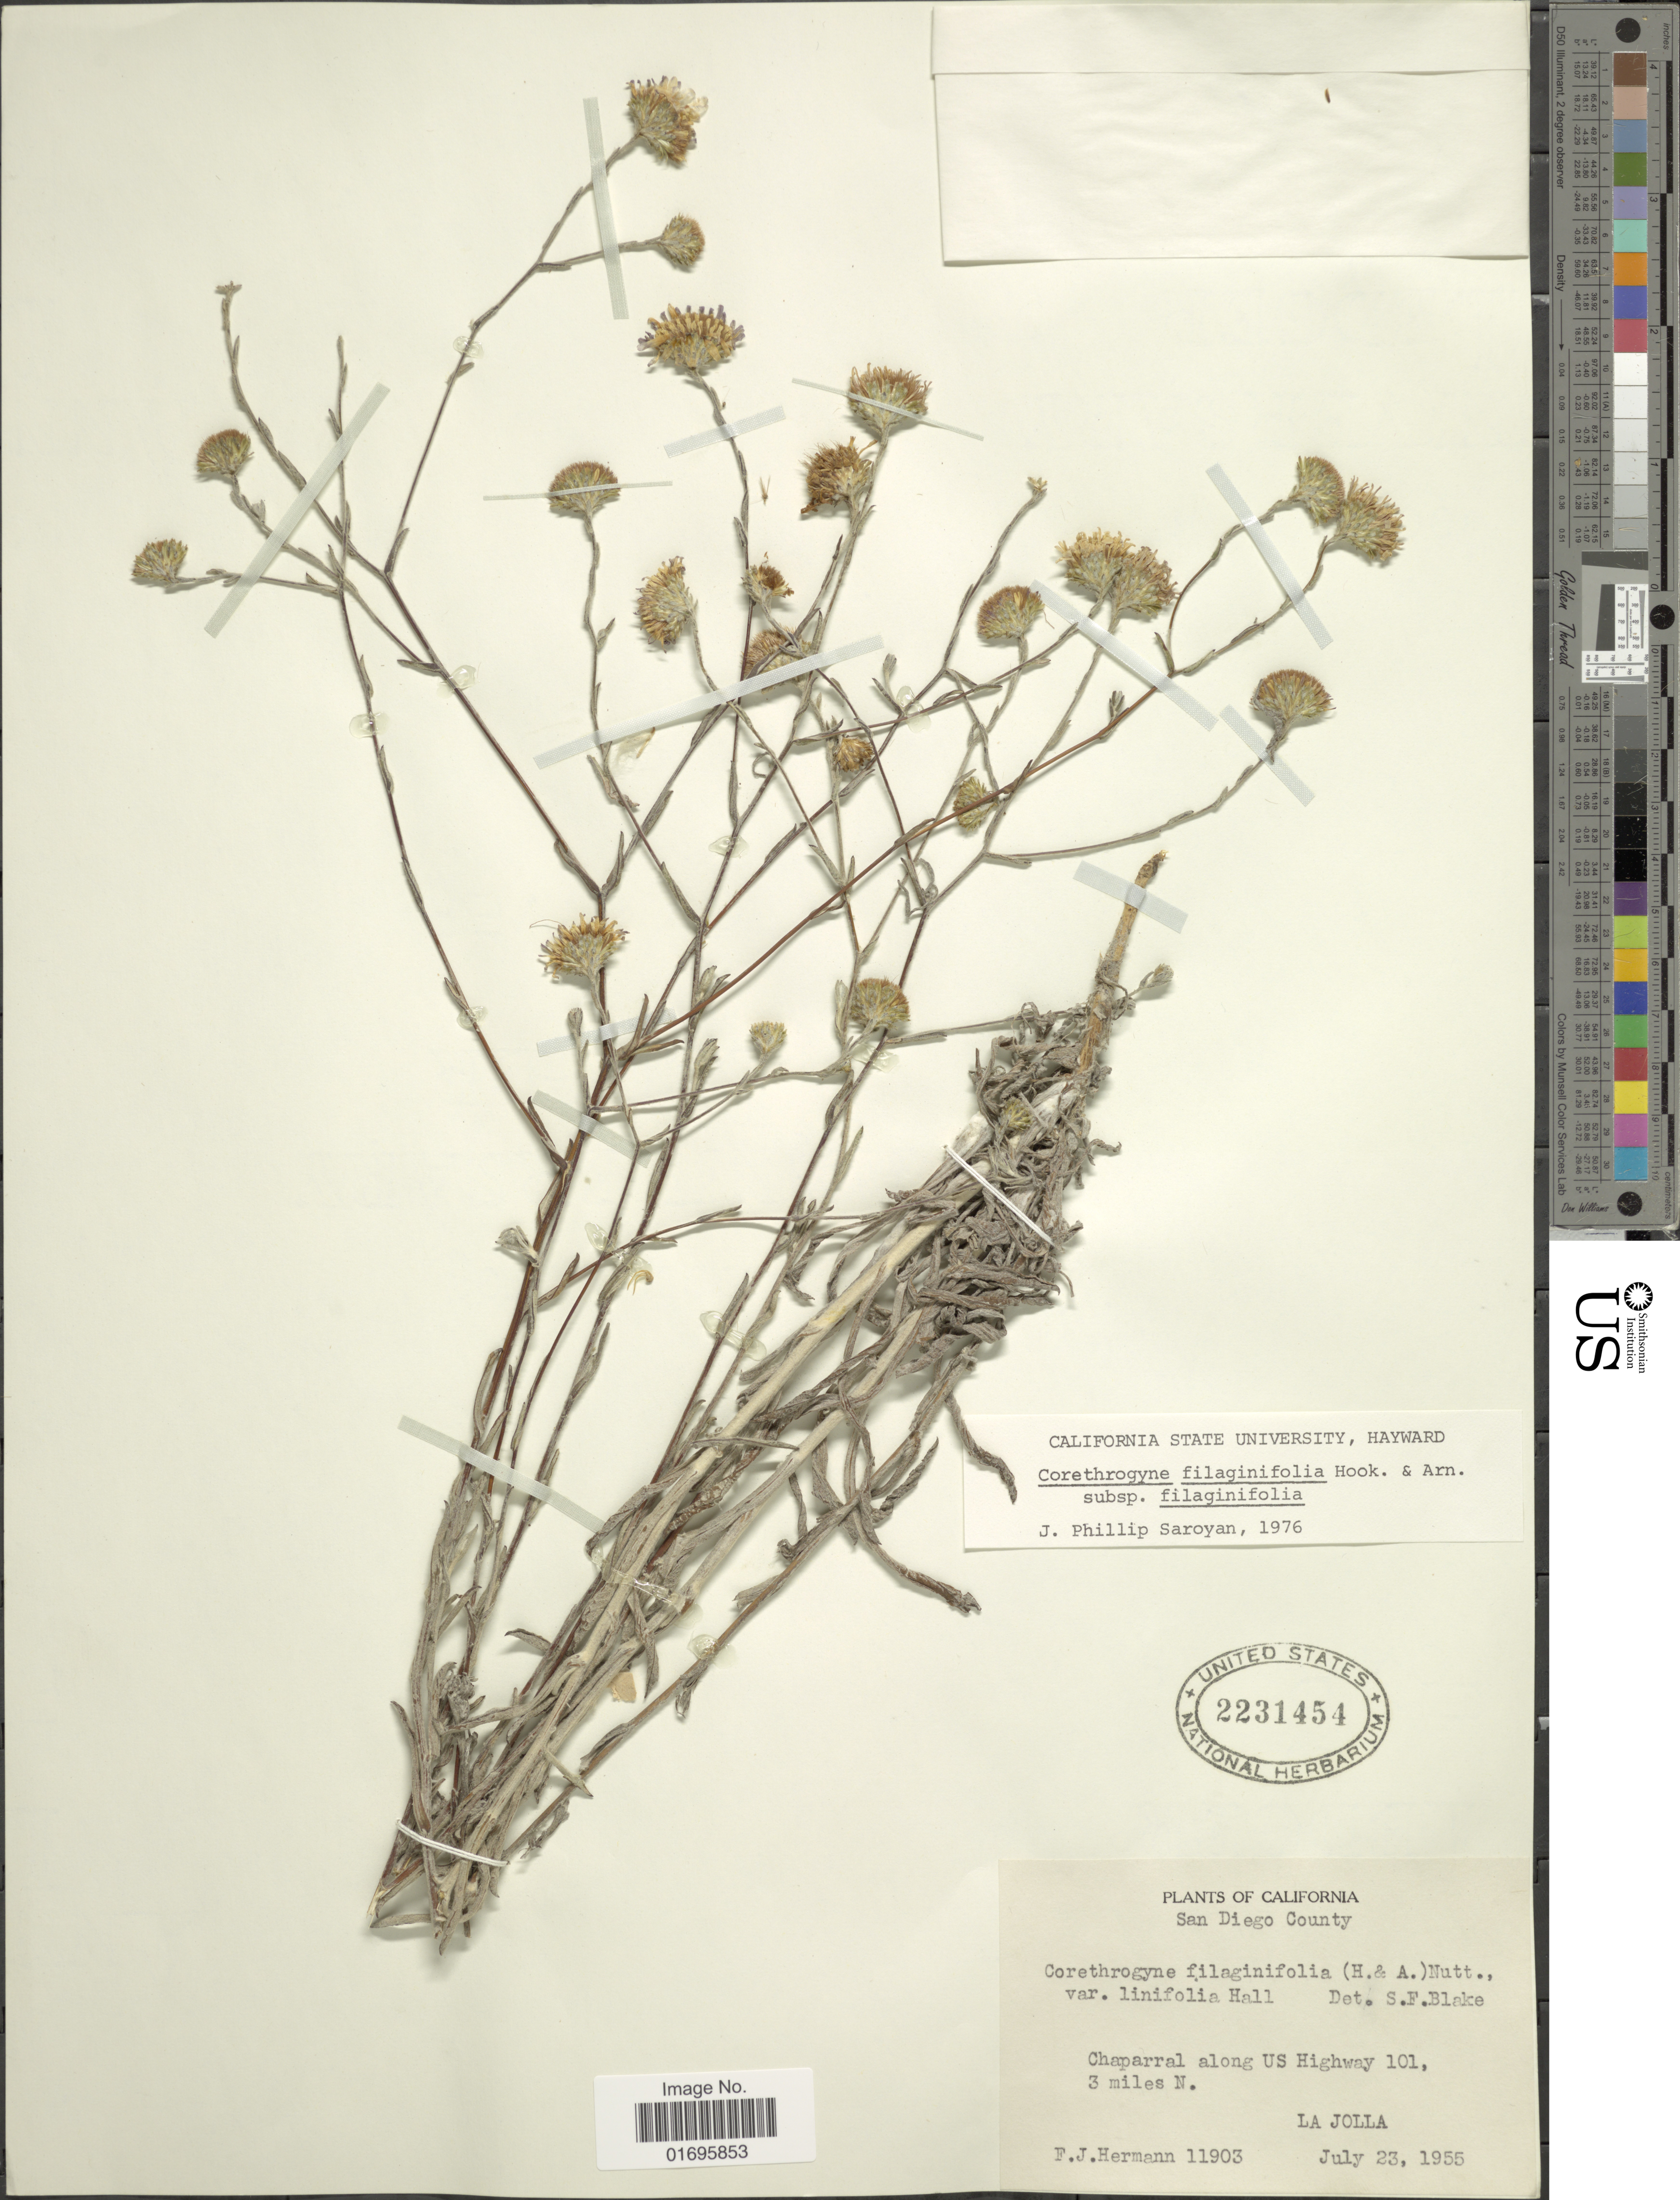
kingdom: Plantae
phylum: Tracheophyta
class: Magnoliopsida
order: Asterales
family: Asteraceae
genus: Corethrogyne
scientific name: Corethrogyne filaginifolia var. filaginifolia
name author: (Hook.) Nutt.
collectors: F. J. Hermann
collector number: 11903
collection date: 1955-07-23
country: United States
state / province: California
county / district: San Diego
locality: San Diego County. Chaparral along US Highway 101, 3 miles N. La Jolla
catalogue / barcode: US 2231454